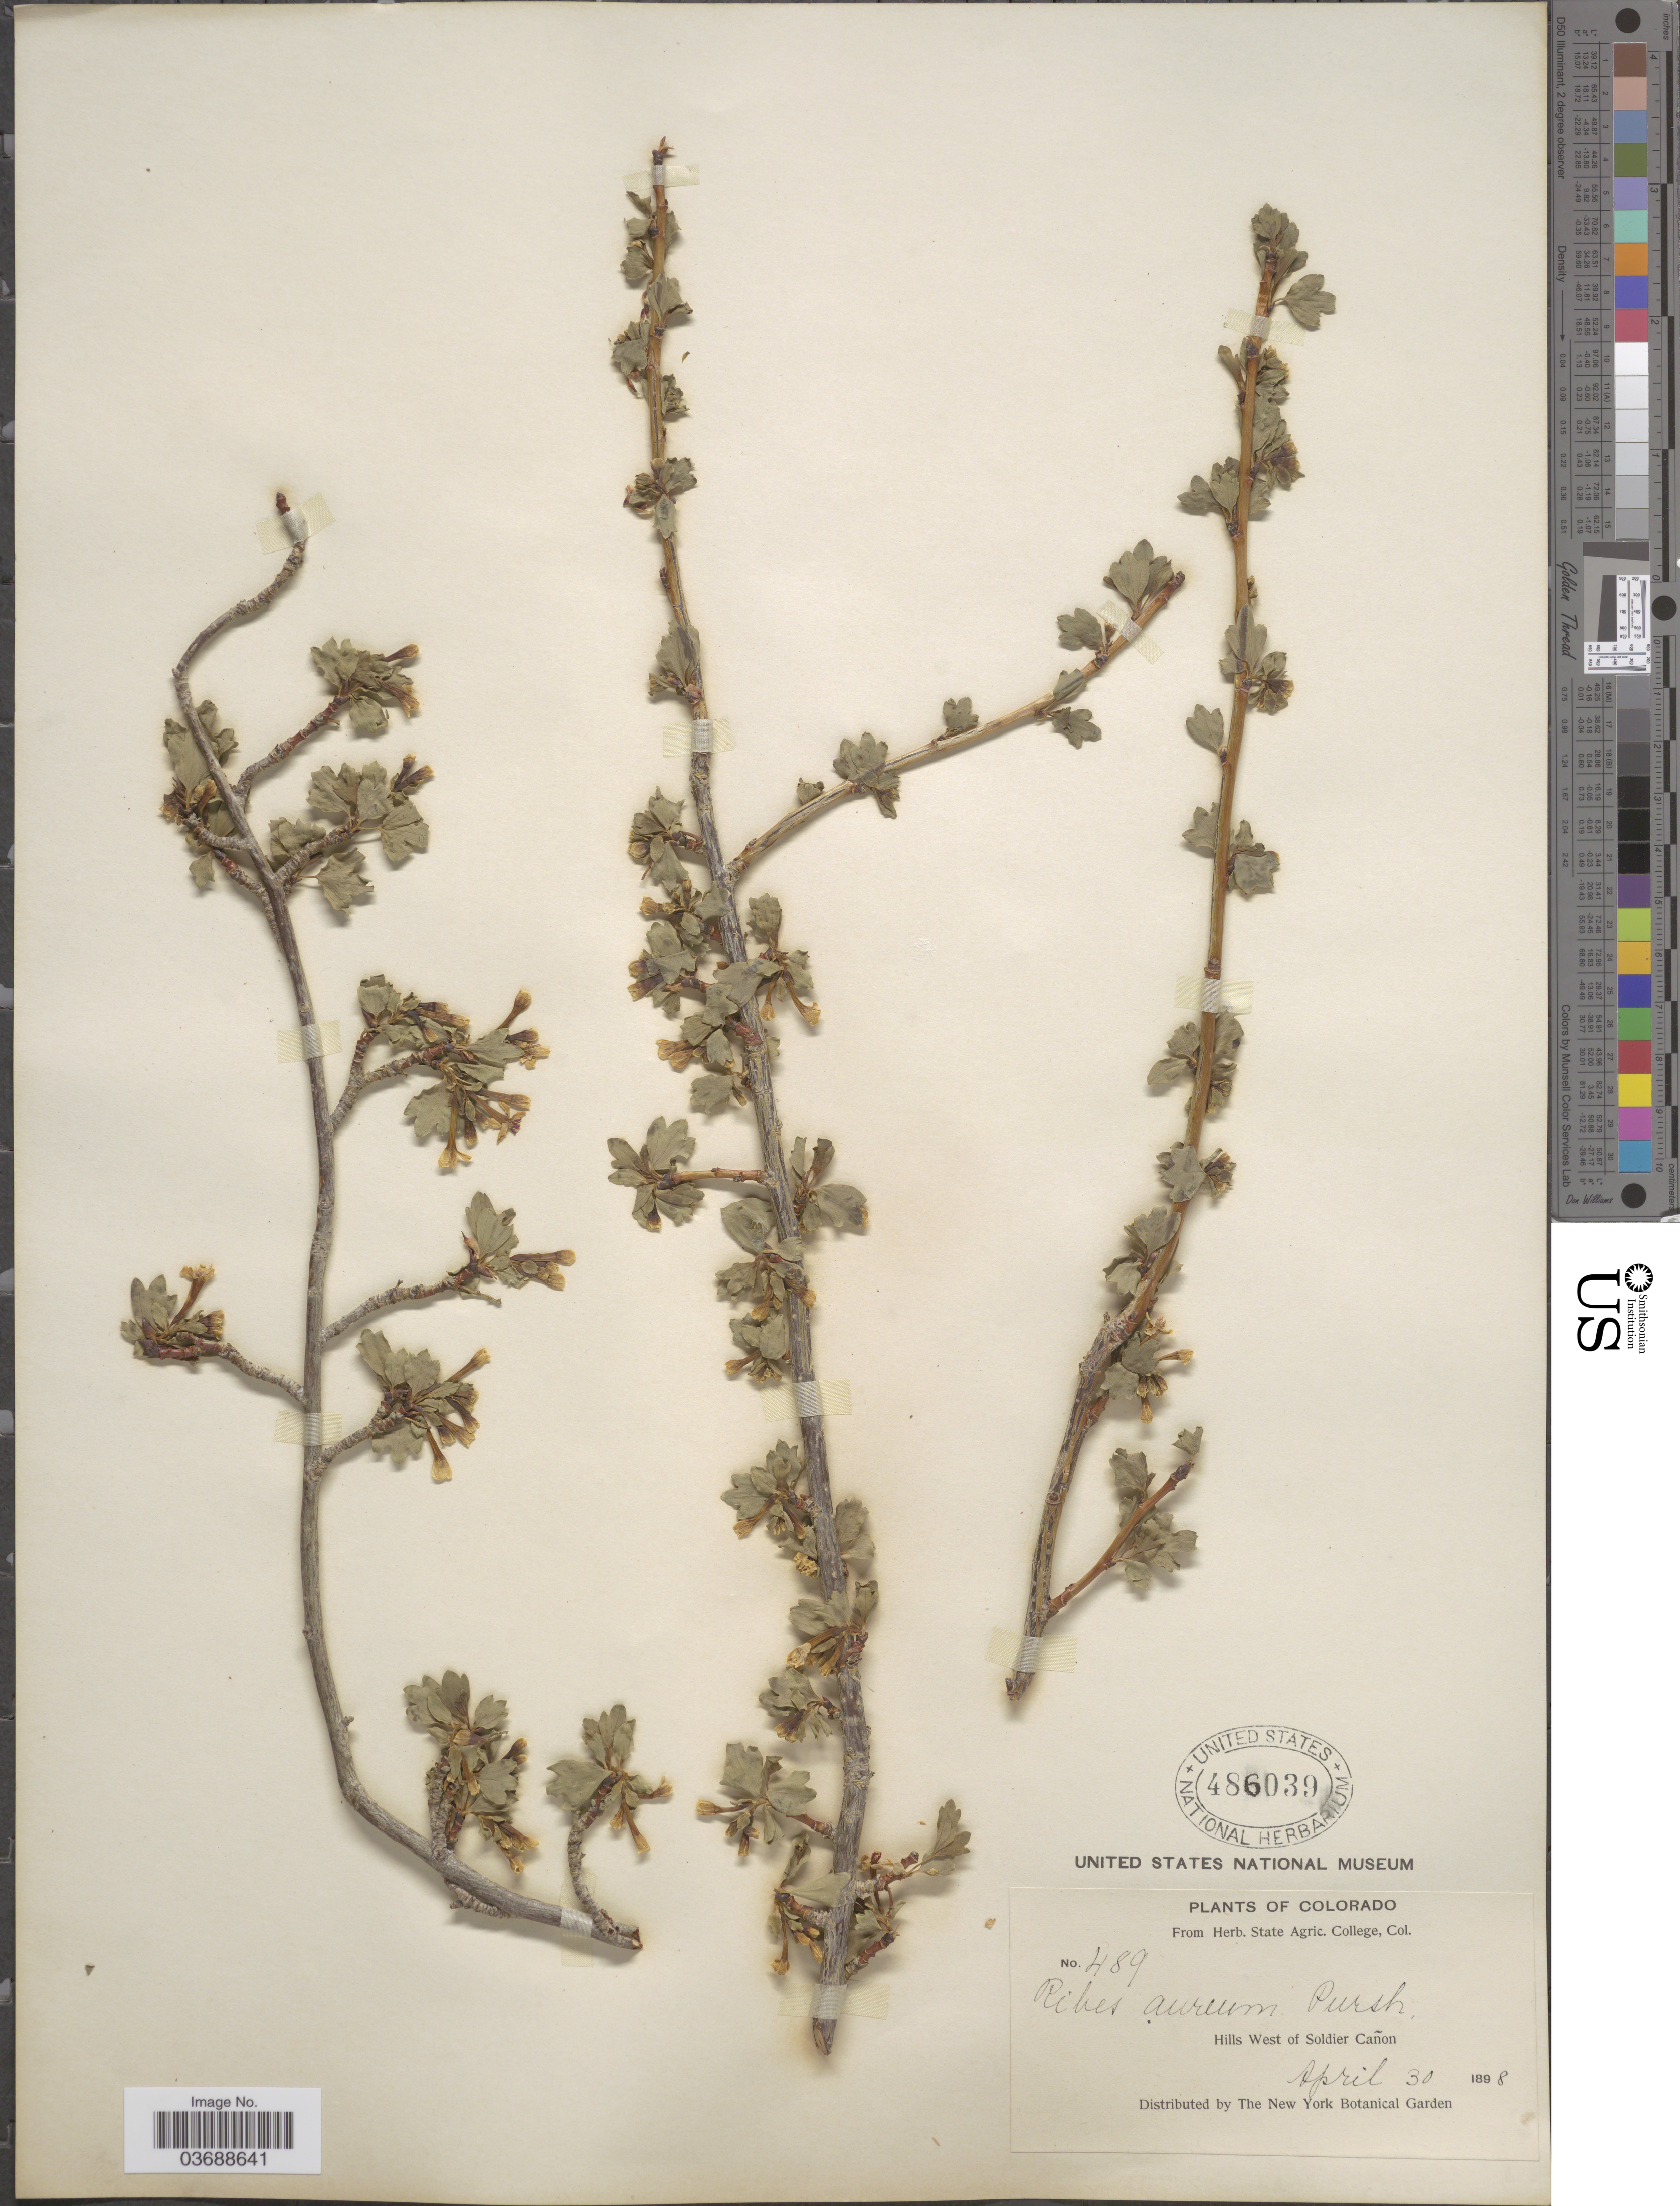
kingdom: Plantae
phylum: Tracheophyta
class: Magnoliopsida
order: Saxifragales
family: Grossulariaceae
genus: Ribes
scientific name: Ribes odoratum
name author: H.L. Wendl.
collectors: ex herb. State Agric. College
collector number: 489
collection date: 1898-04-30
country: United States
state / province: Colorado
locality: Hills West of Soldier Cañon.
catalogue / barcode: US 486039